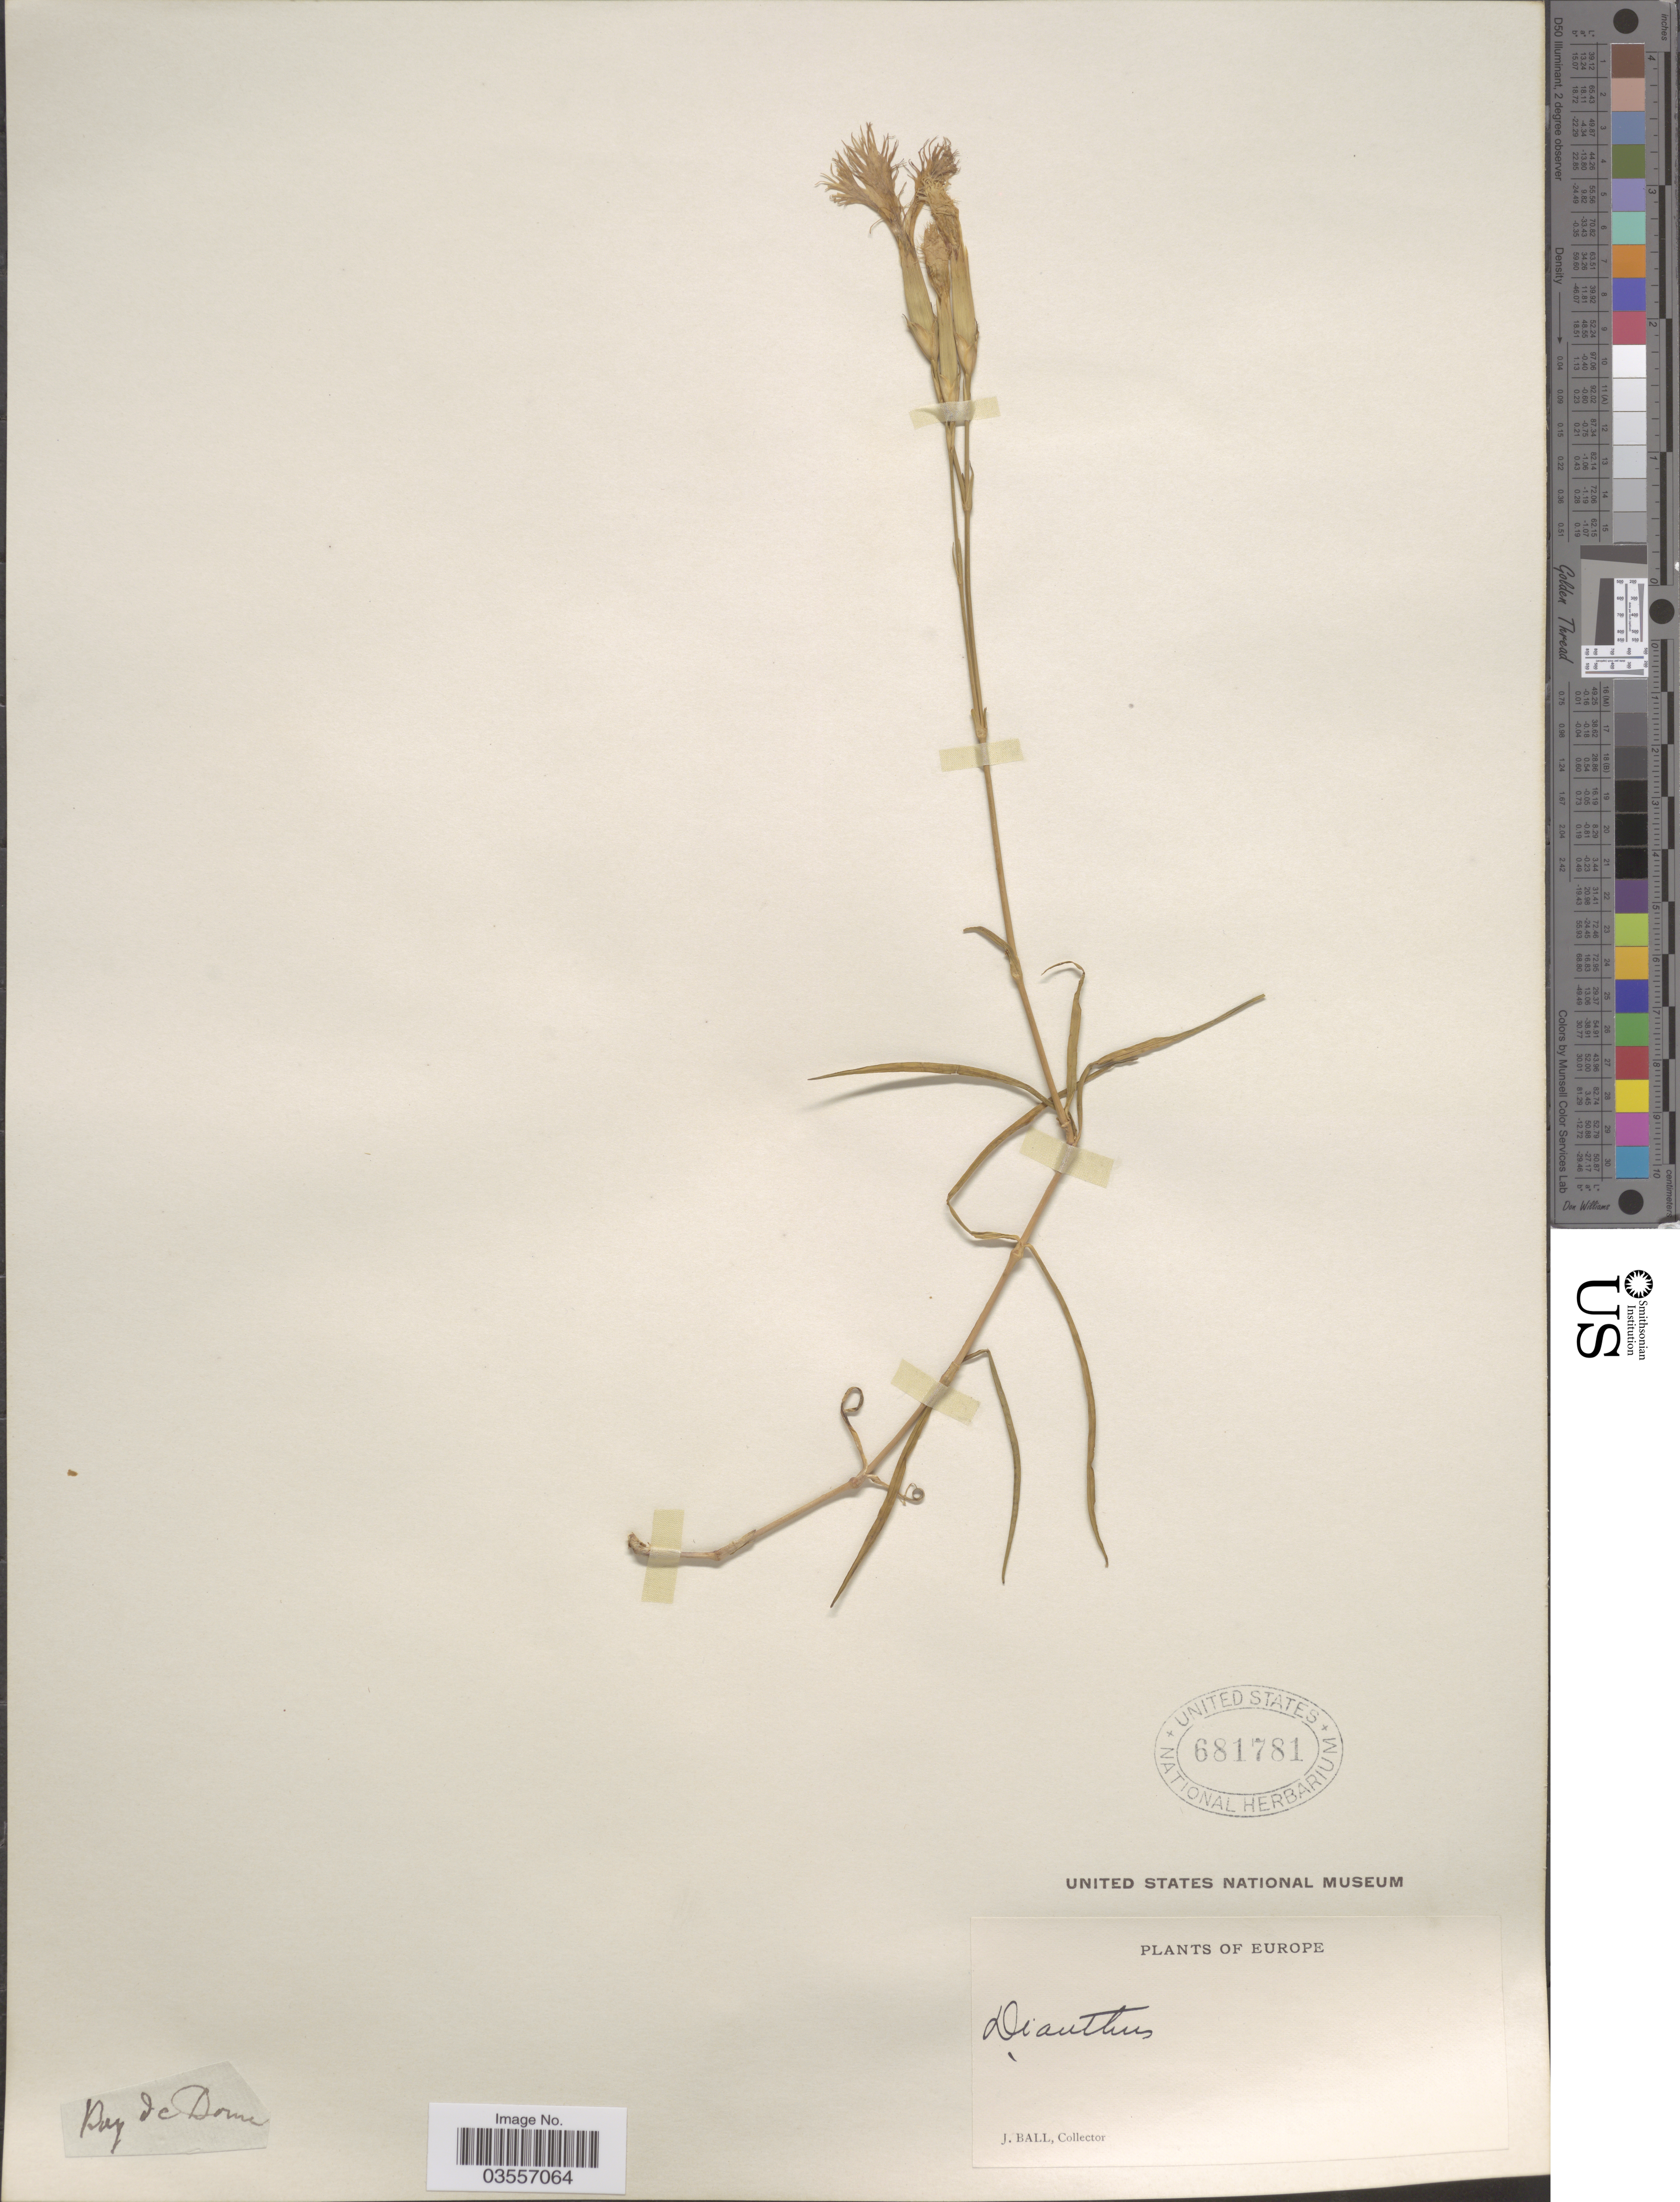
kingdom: Plantae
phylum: Tracheophyta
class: Magnoliopsida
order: Caryophyllales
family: Caryophyllaceae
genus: Dianthus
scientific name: Dianthus sp.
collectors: J. Ball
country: France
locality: Europe. Puy de Dome.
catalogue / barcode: US 681781